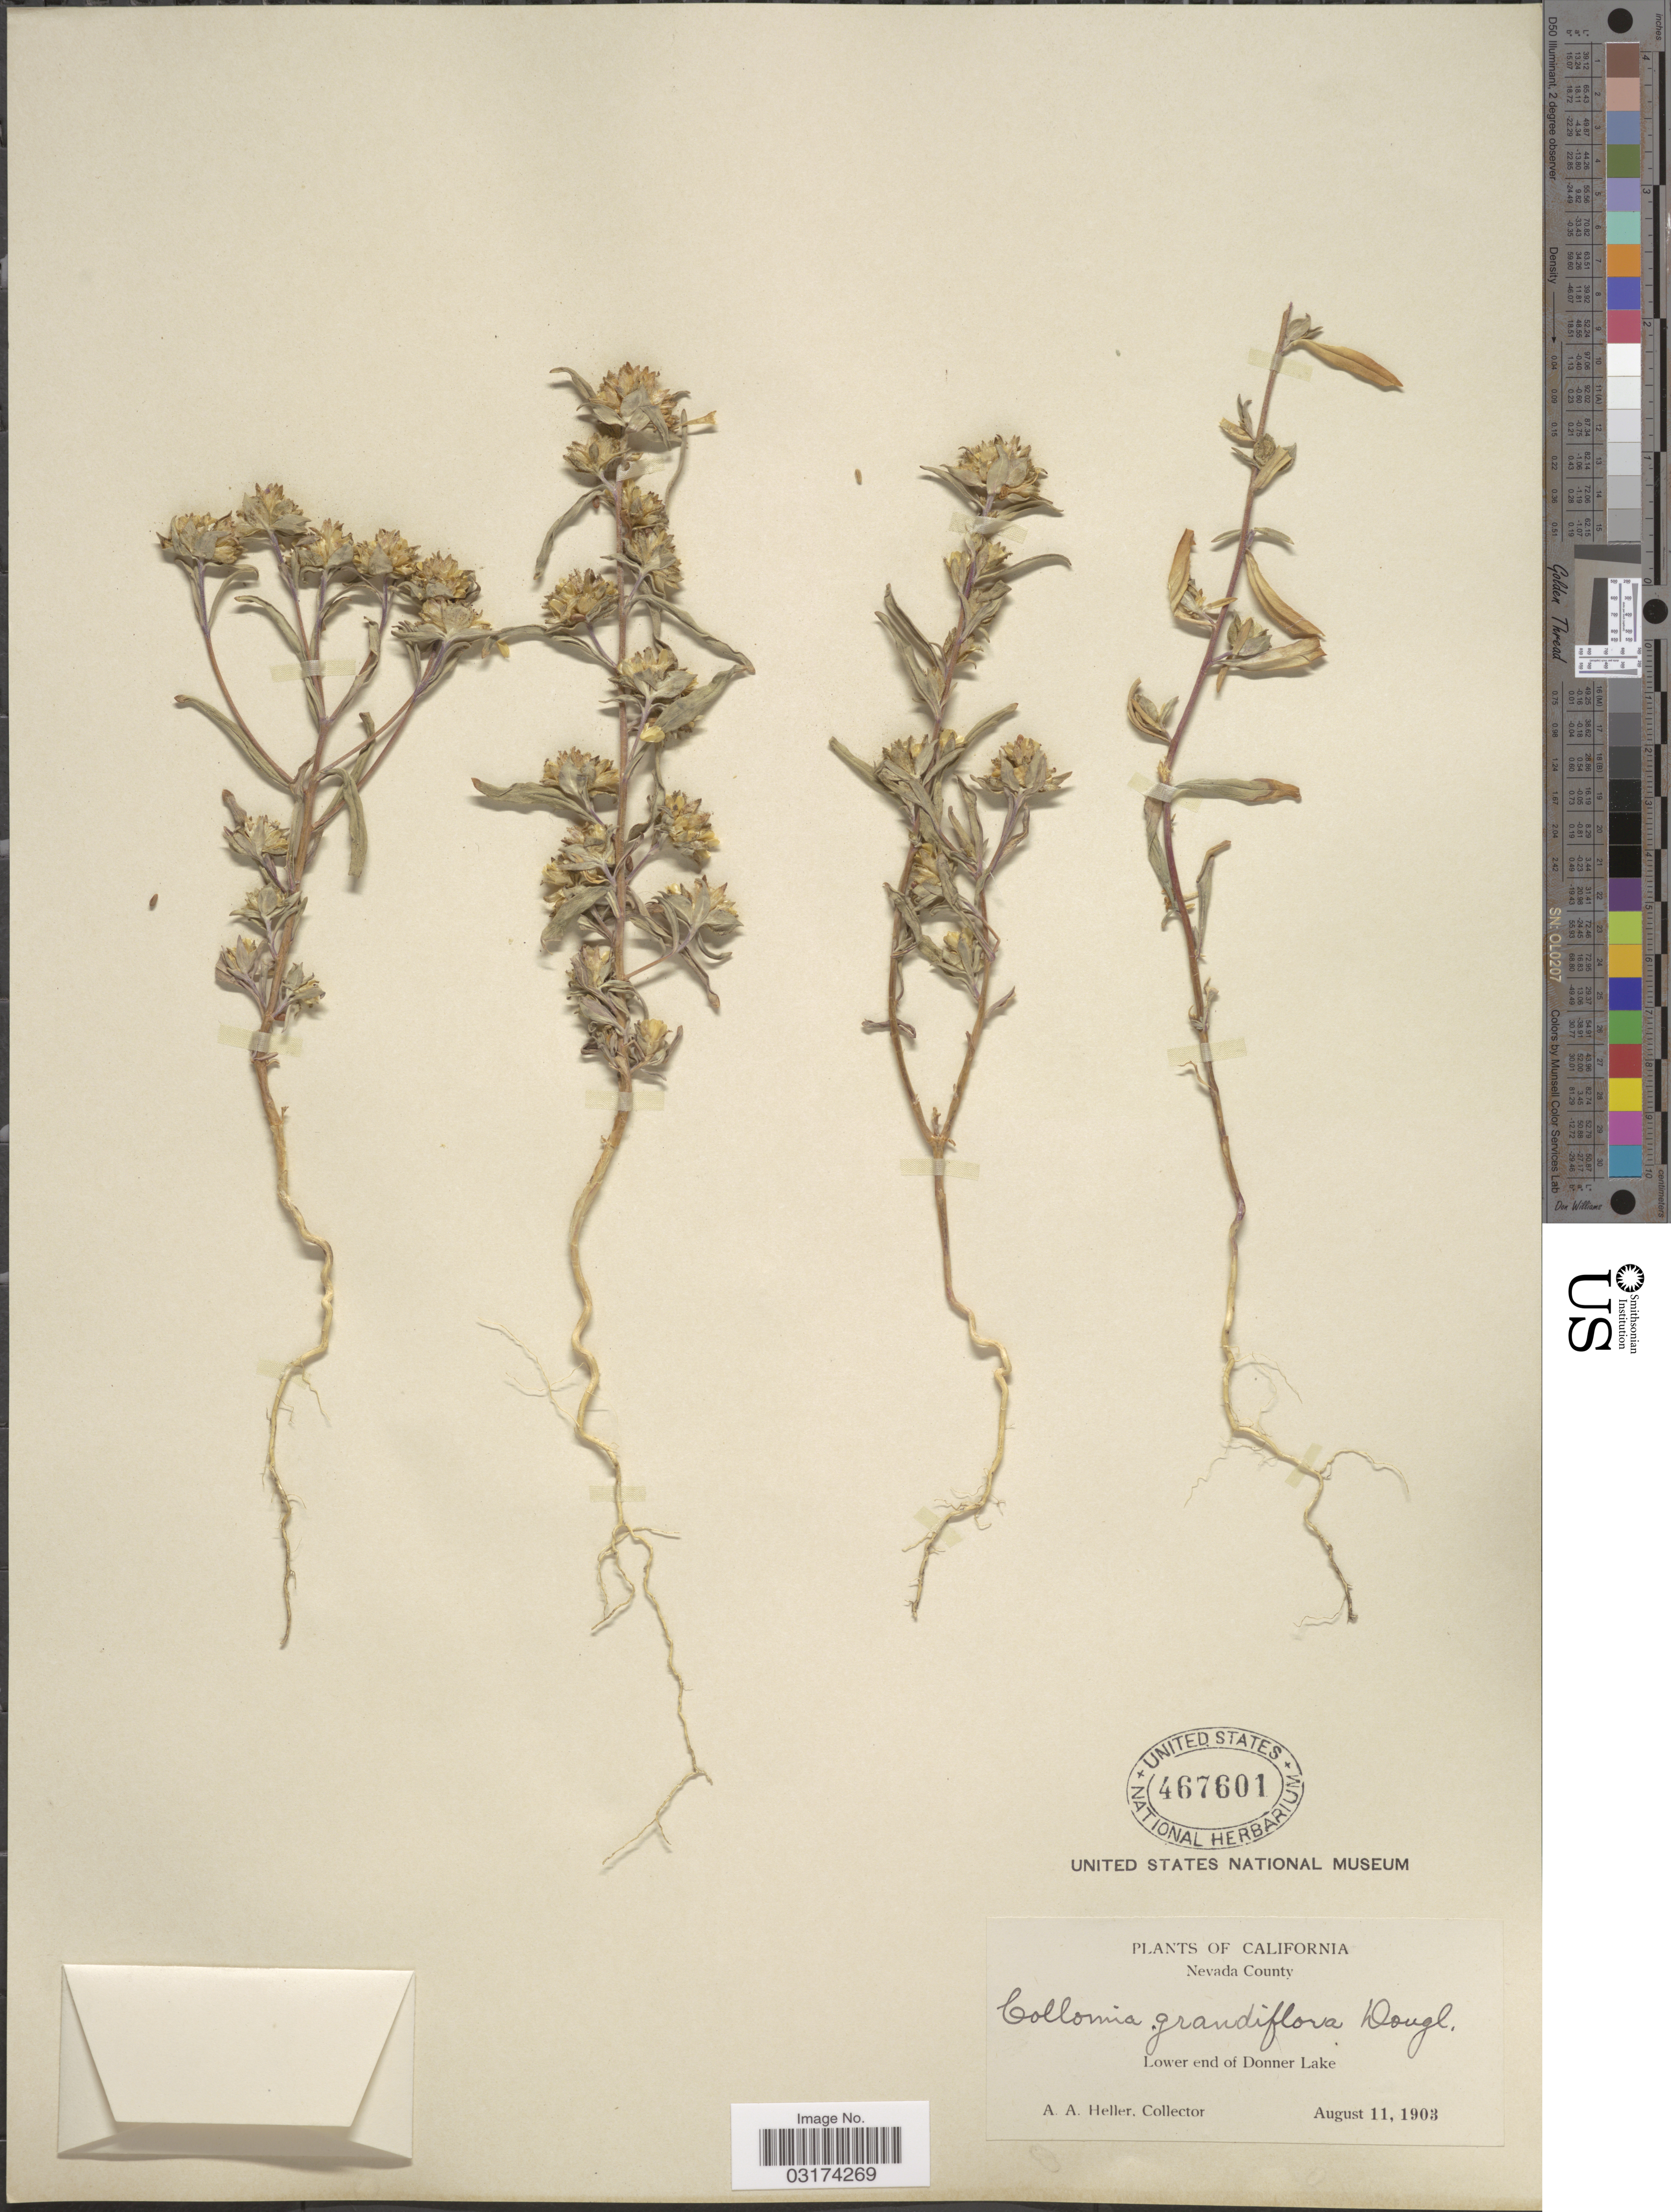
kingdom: Plantae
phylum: Tracheophyta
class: Magnoliopsida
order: Ericales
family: Polemoniaceae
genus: Collomia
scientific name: Collomia grandiflora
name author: Douglas ex Lindl.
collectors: A. A. Heller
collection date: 1903-08-11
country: United States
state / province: California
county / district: Nevada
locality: Nevada County. Lower end of Donner Lake.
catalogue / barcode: US 467601